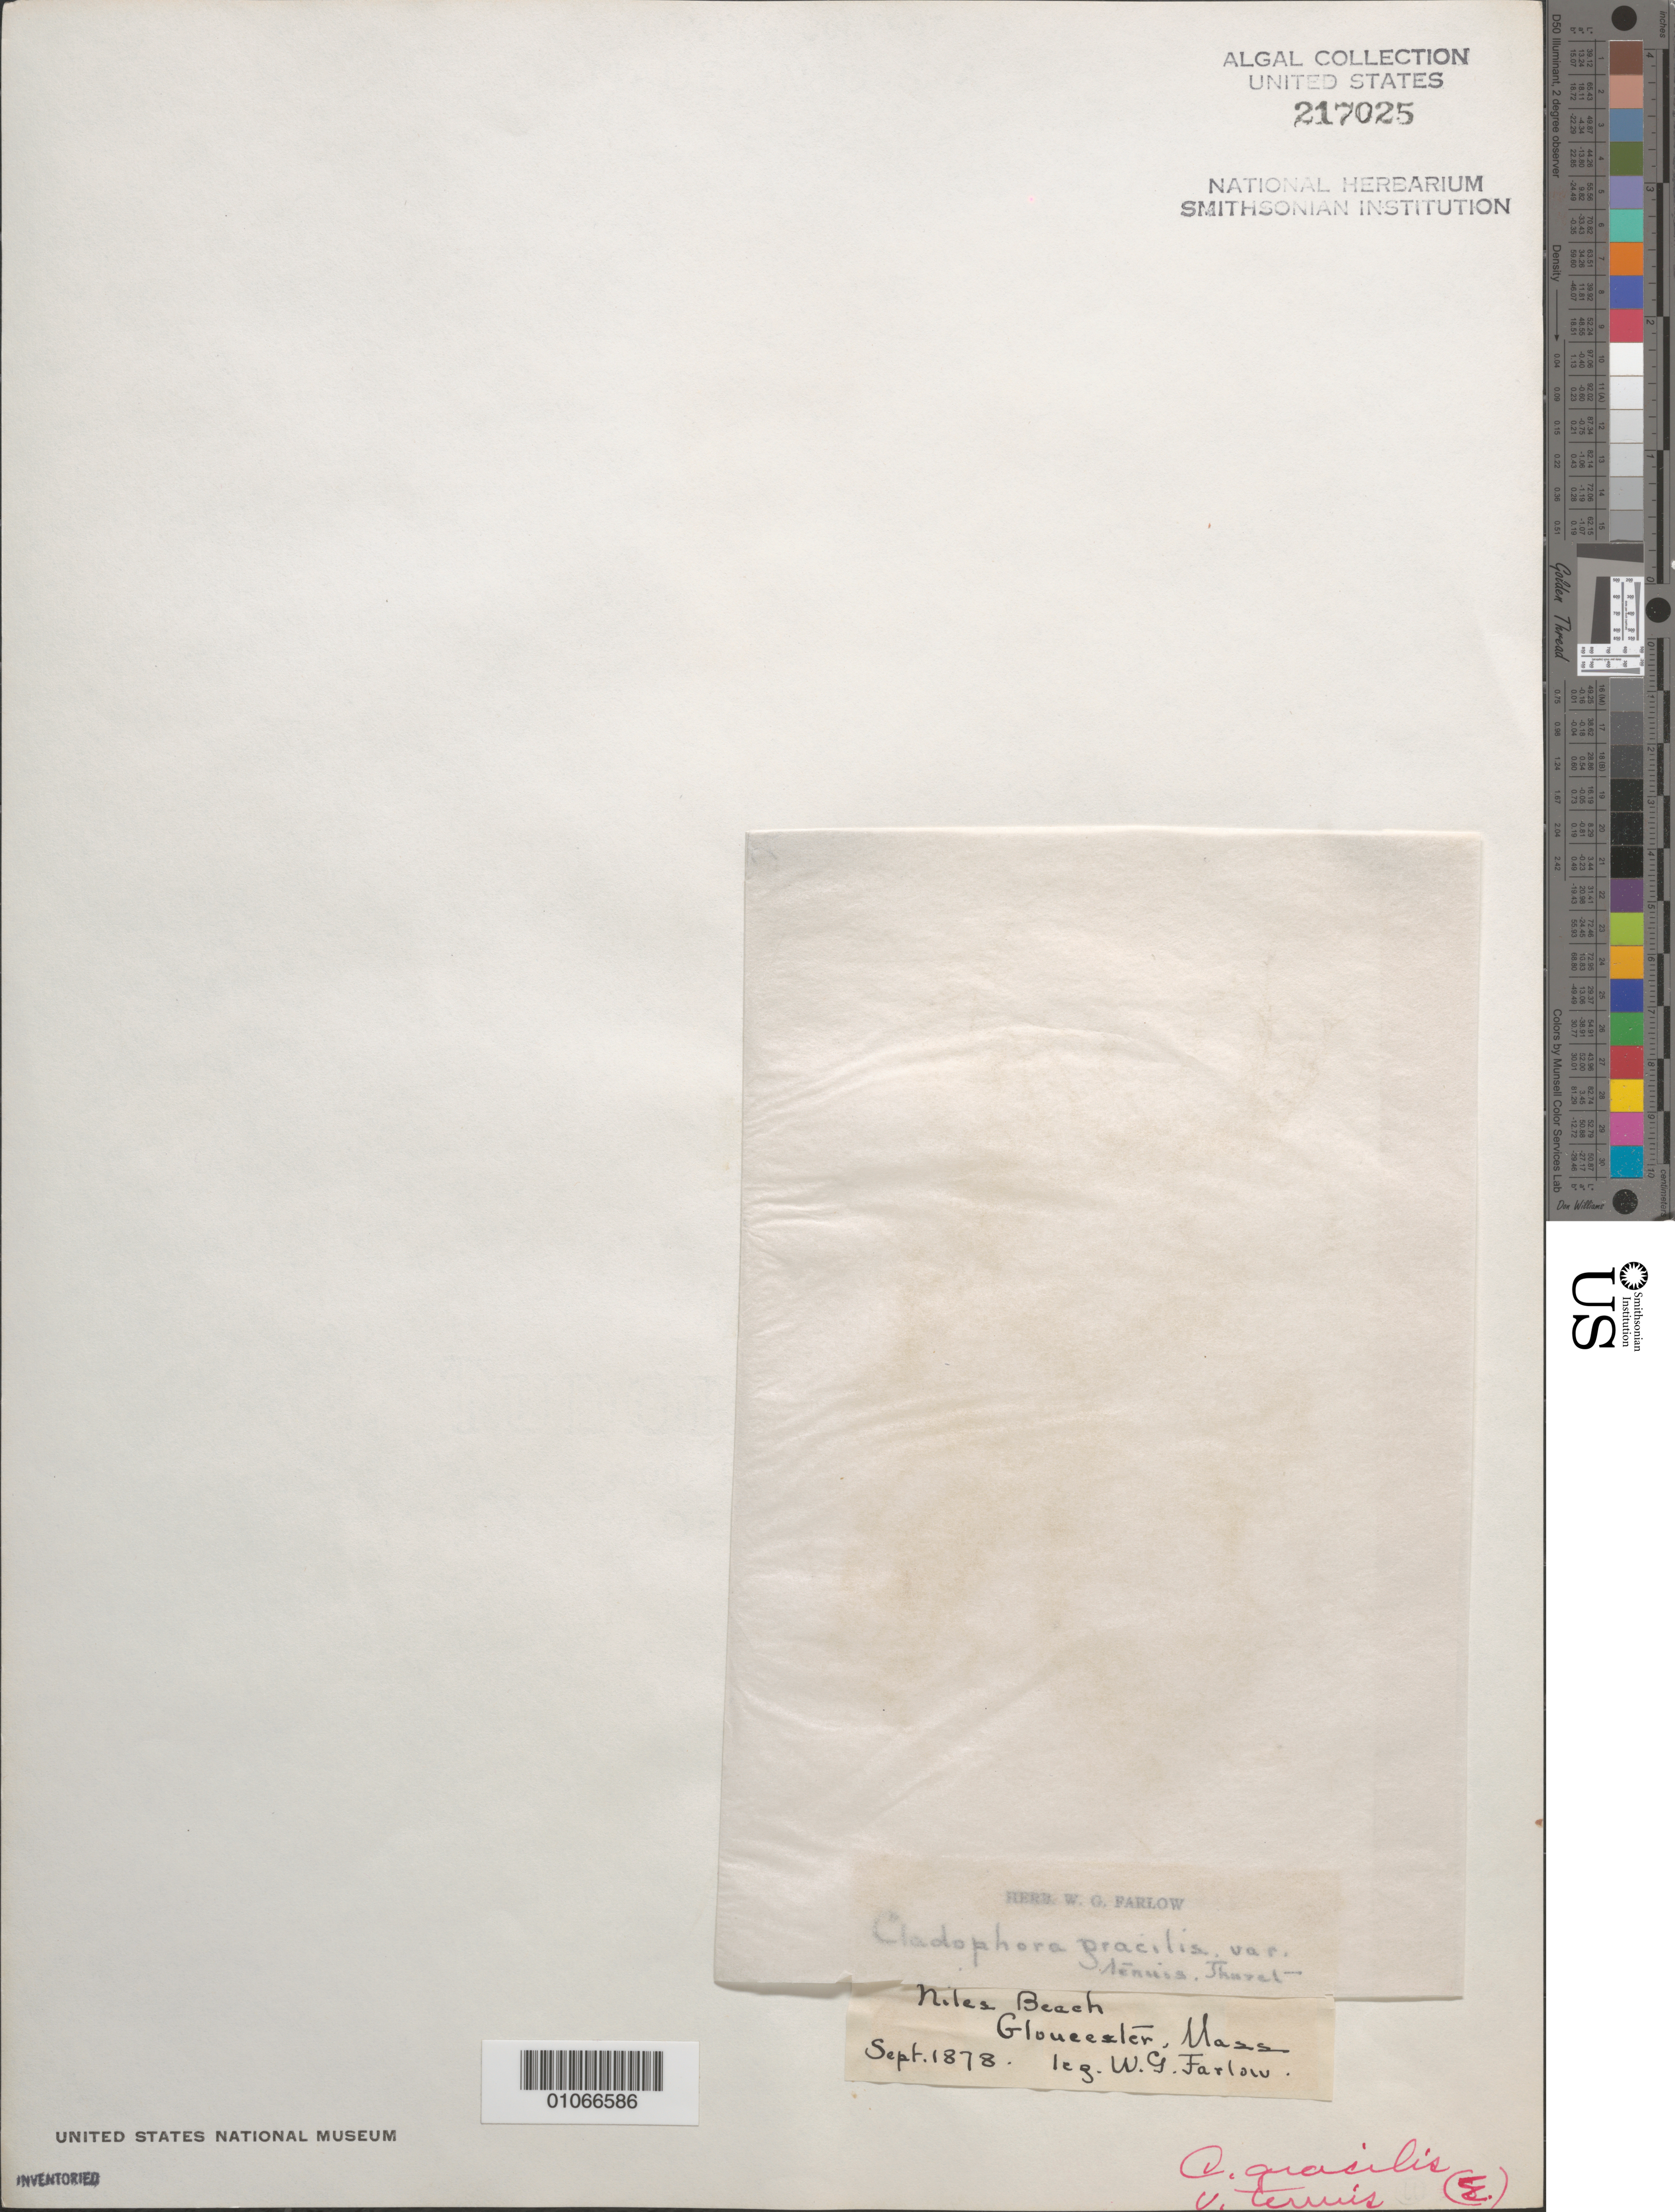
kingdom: Plantae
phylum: Chlorophyta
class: Ulvophyceae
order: Cladophorales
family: Cladophoraceae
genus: Cladophora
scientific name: Cladophora gracilis var. tenuis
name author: Thur.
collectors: W. G. Farlow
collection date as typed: Sep 1878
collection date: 1878-09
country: United States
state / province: Massachusetts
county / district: Essex County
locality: Gloucester, Niles Beach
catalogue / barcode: US 217025